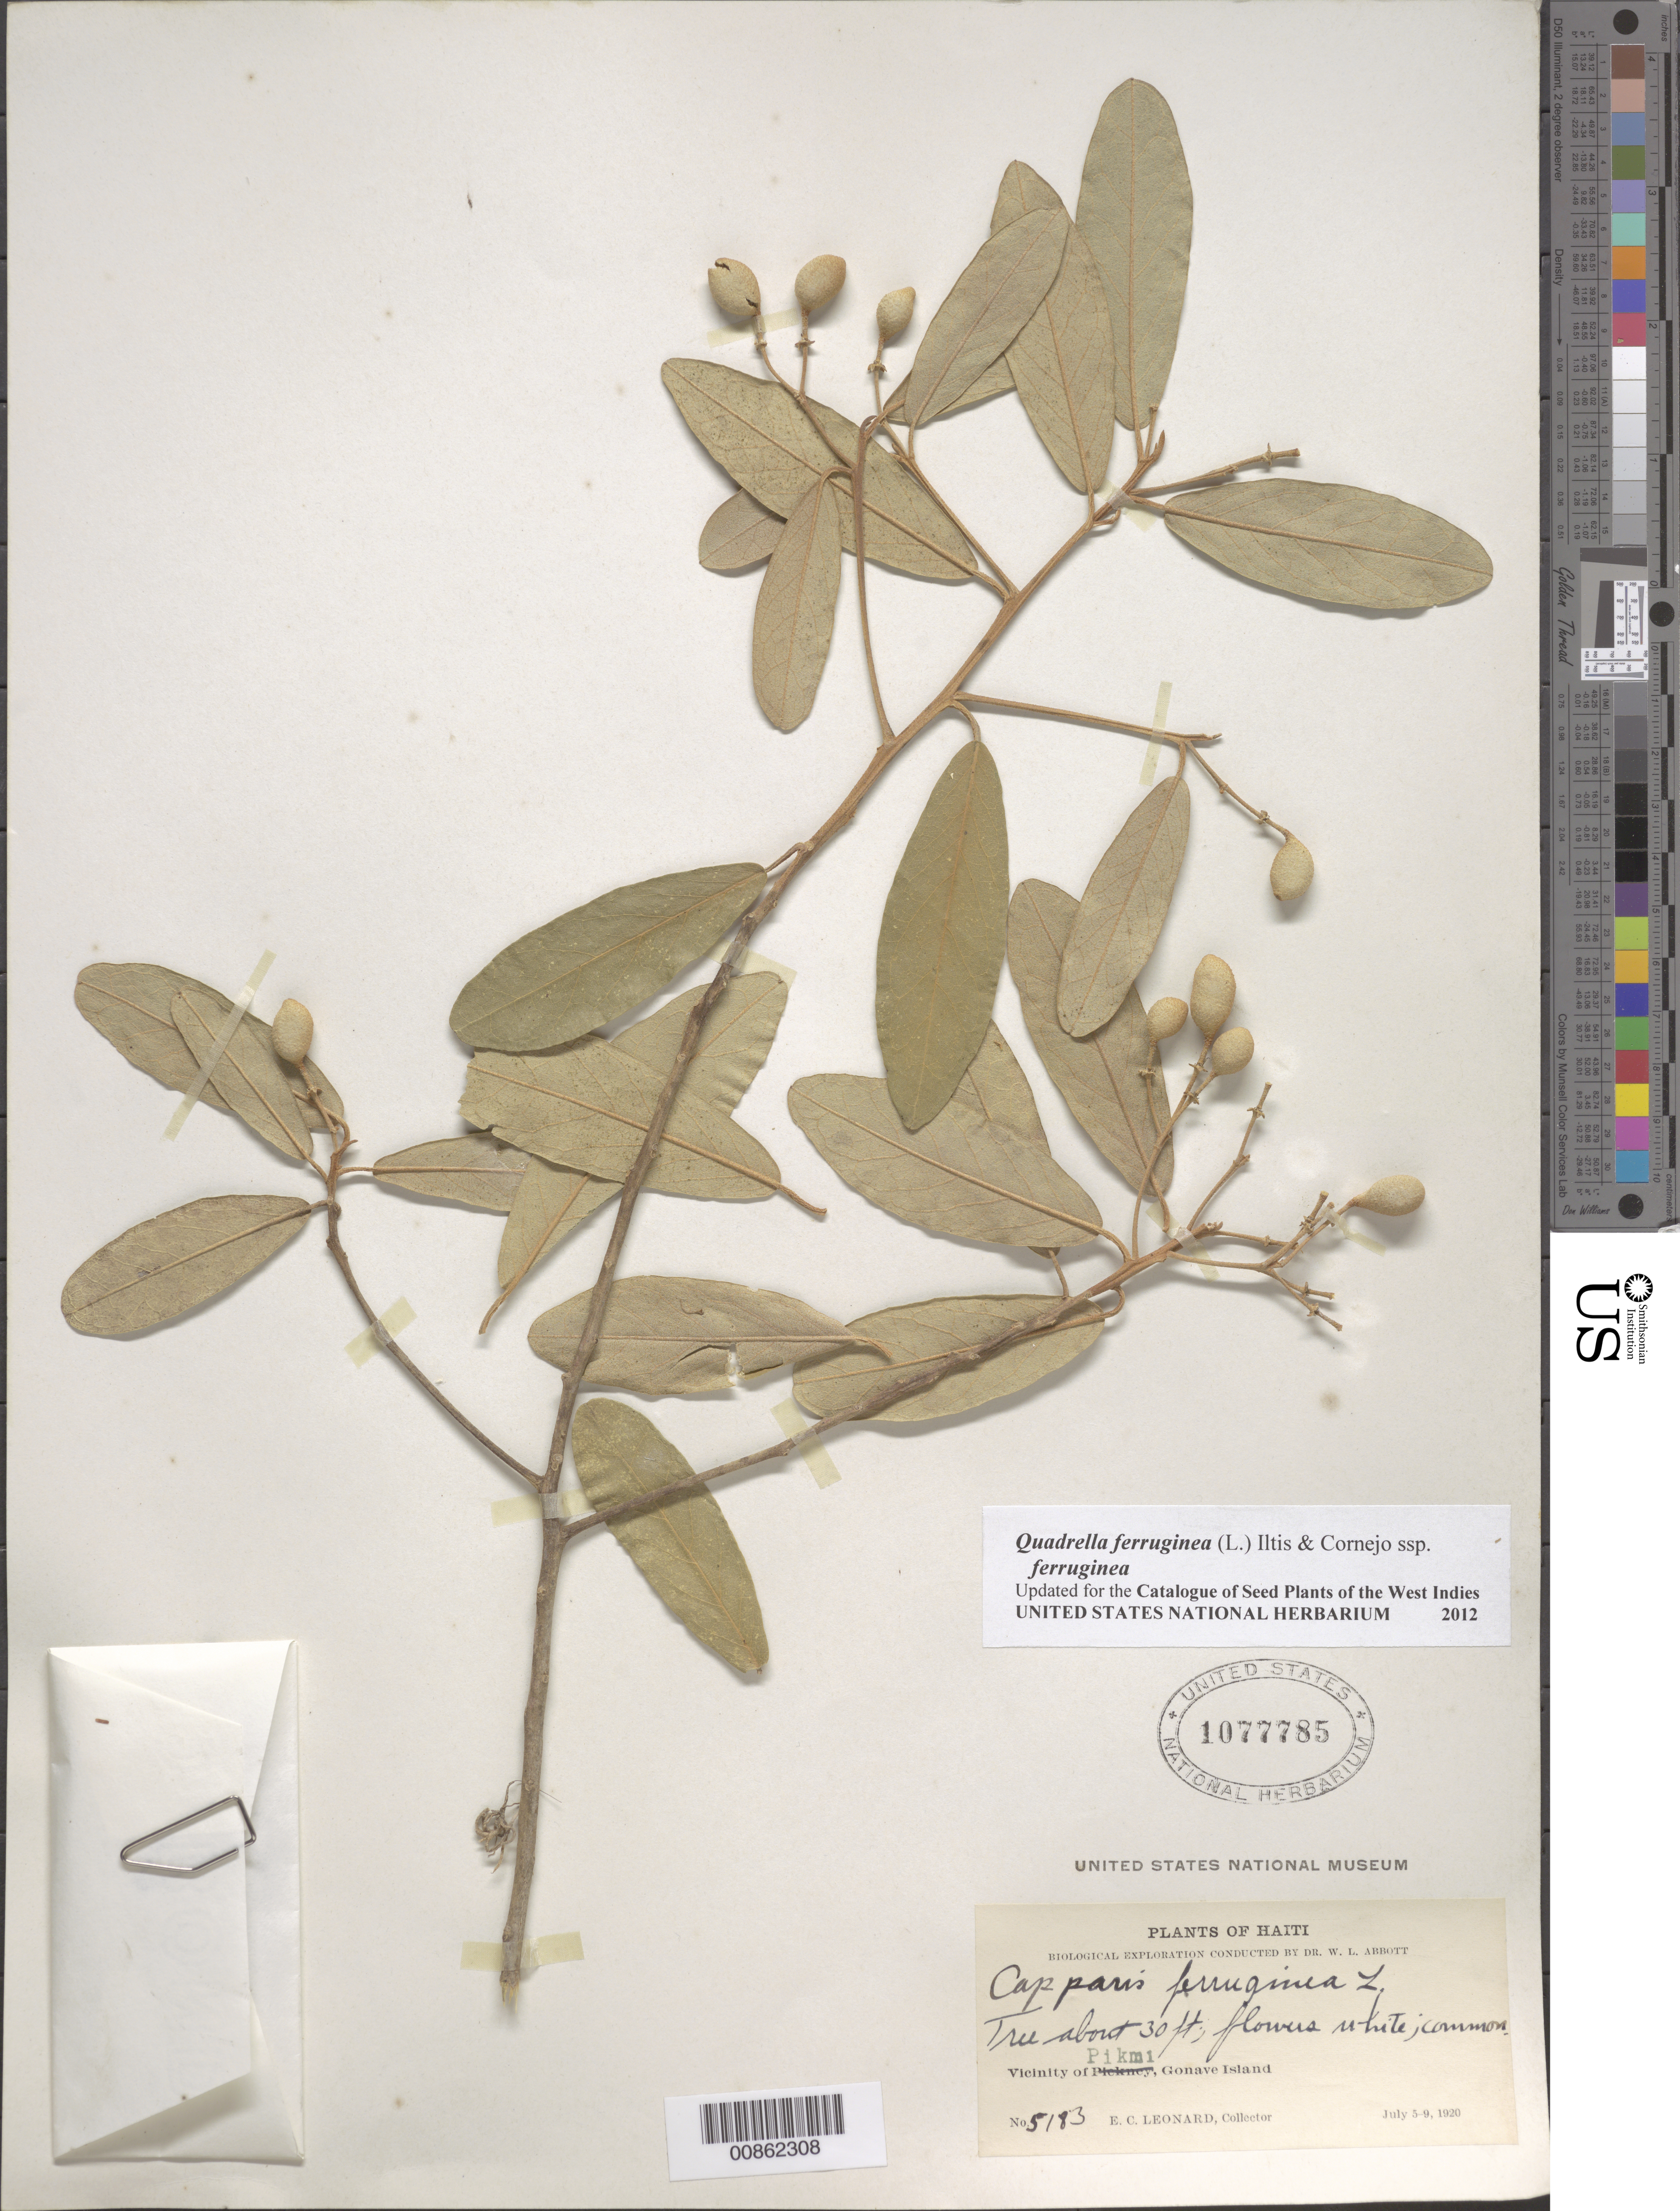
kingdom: Plantae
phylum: Tracheophyta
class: Magnoliopsida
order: Brassicales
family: Capparaceae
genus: Quadrella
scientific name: Quadrella ferruginea subsp. ferruginea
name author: (L.) Cornejo & Iltis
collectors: E. C. Leonard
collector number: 5183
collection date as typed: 05 Jul 1920 to 09 Jul 1920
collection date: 1920-07-05/1920-07-09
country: Haiti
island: Île de la Gonâve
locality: Vicinity of Pikmi, Gonave Island.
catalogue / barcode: US 1077785